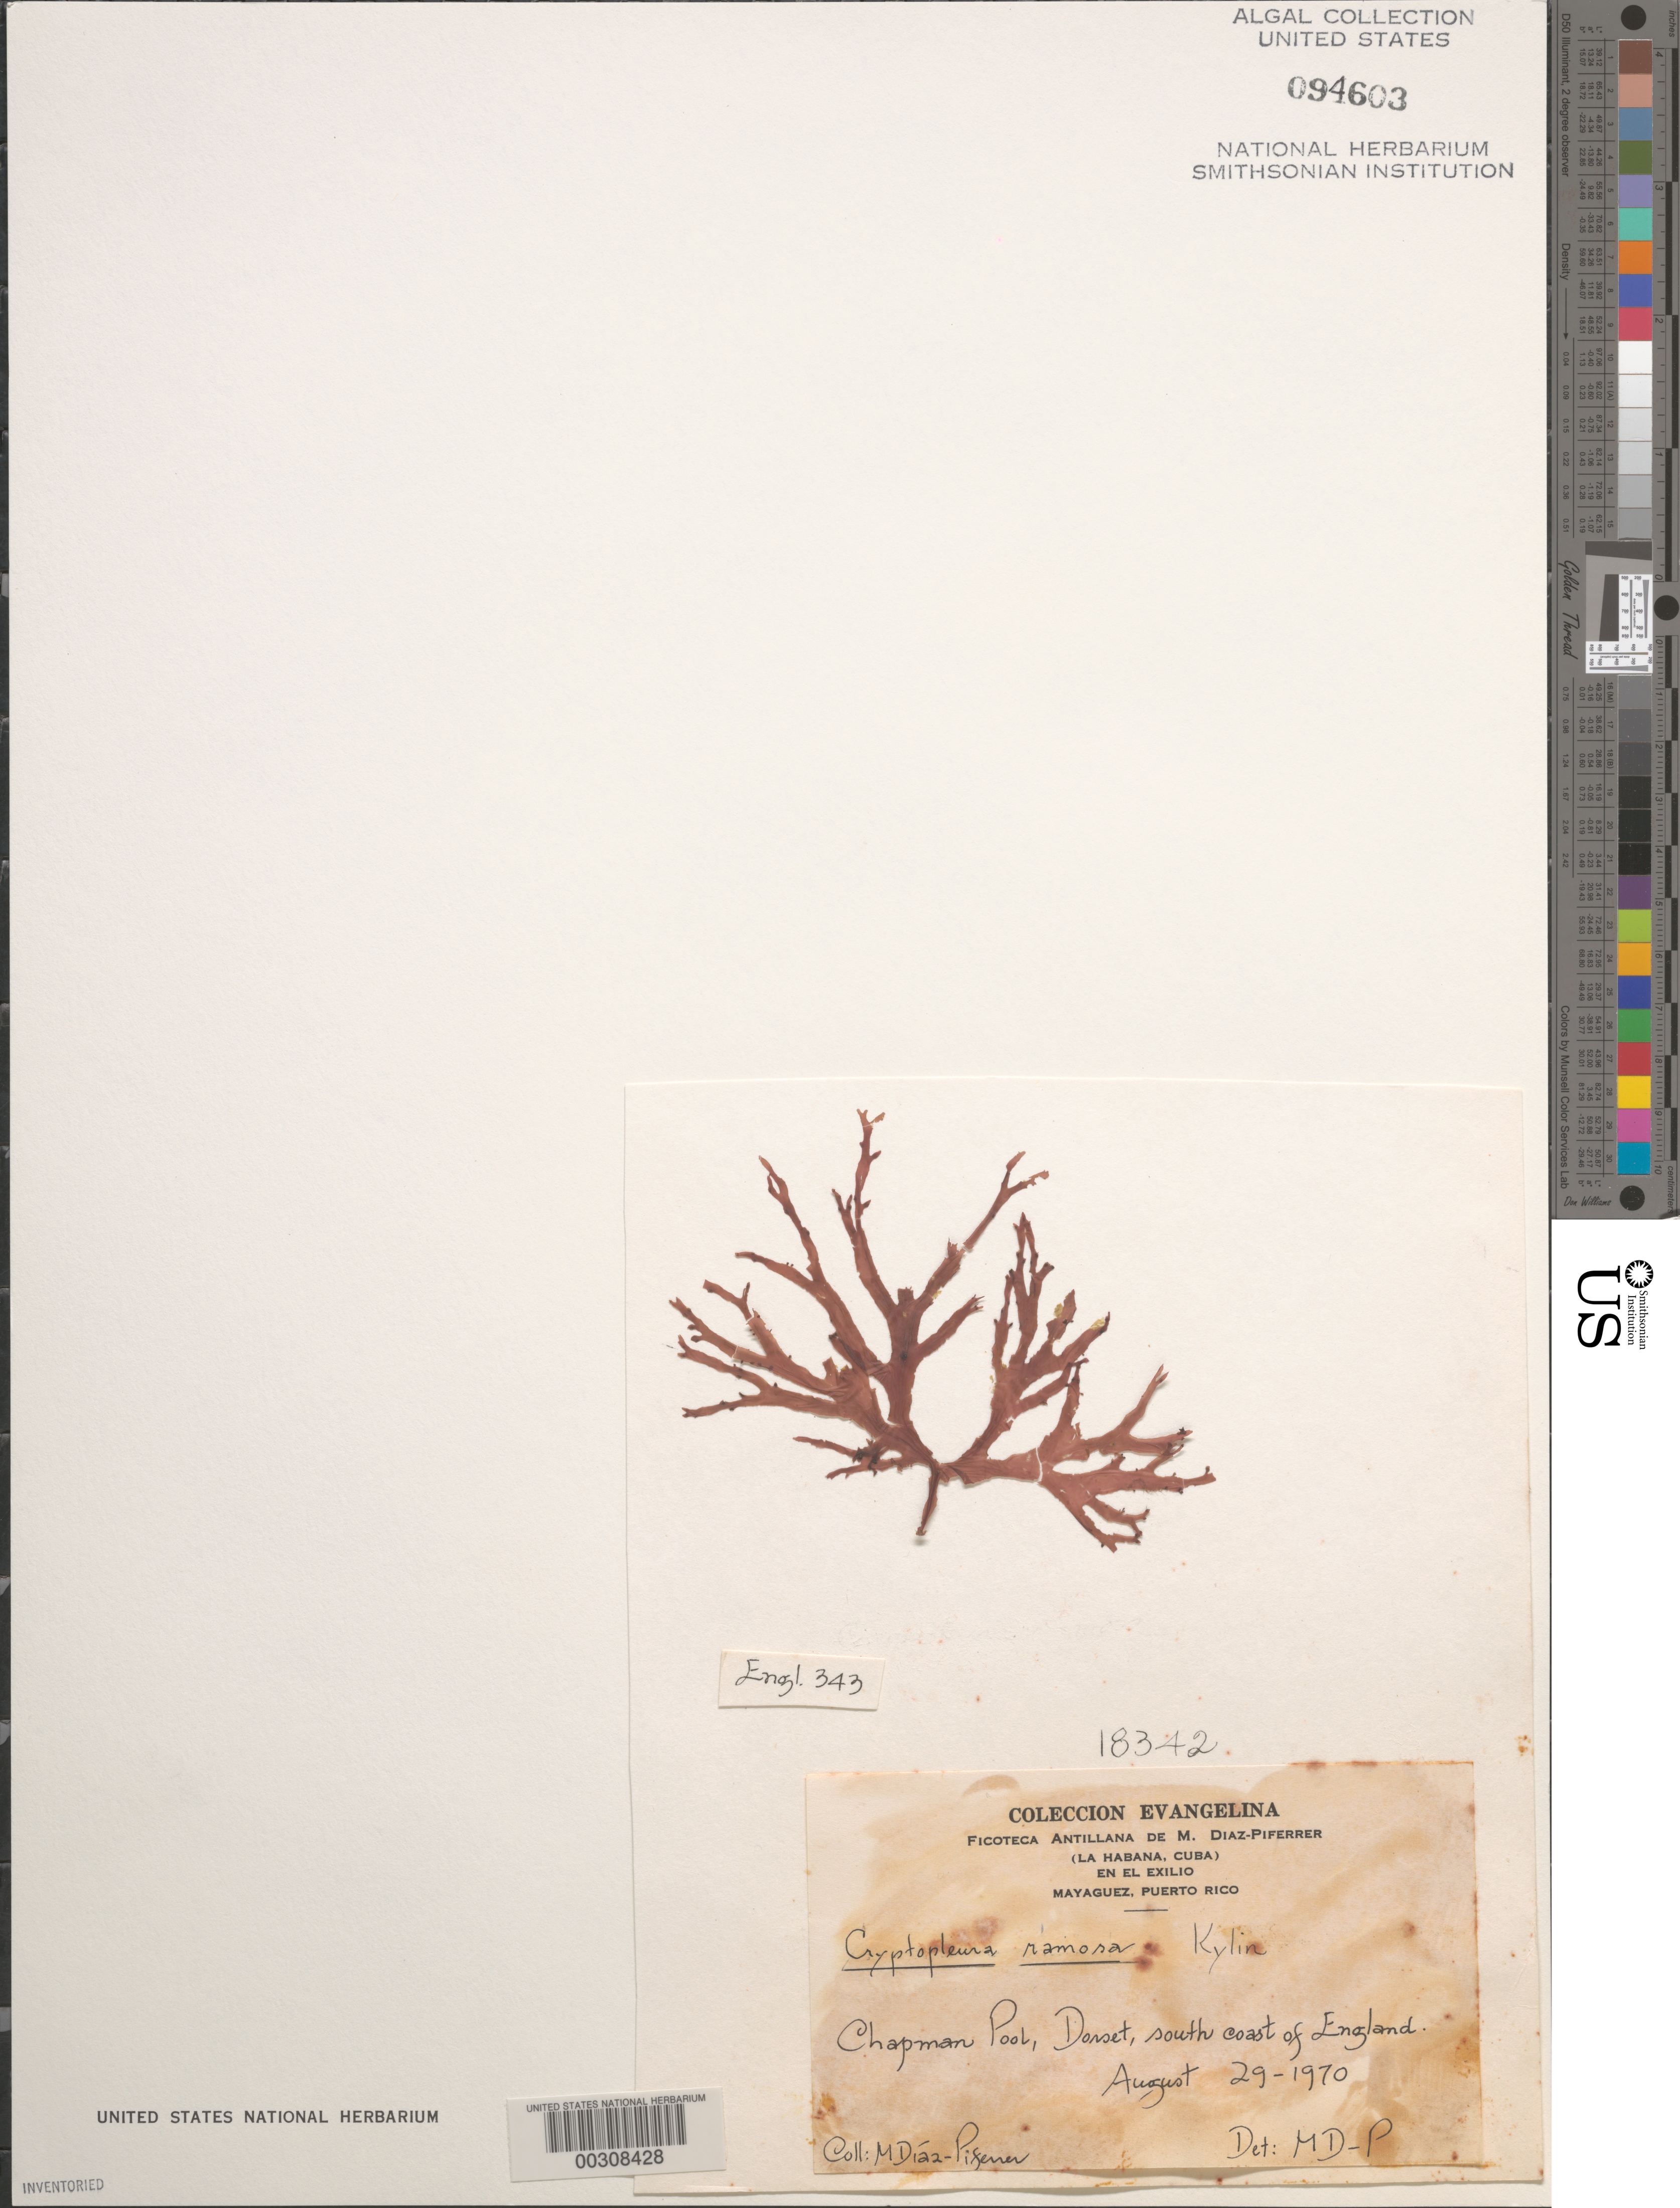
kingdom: Plantae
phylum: Rhodophyta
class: Florideophyceae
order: Ceramiales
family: Delesseriaceae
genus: Cryptopleura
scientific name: Cryptopleura ramosa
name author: (Huds.) L.M. Newton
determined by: Diaz-Piferrer, M.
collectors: M. Diaz-Piferrer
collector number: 18342 & ENGL. 343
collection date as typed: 29 Aug 1970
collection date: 1970-08-29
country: United Kingdom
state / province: England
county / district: Dorset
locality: Chapman Pool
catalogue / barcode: US 94603